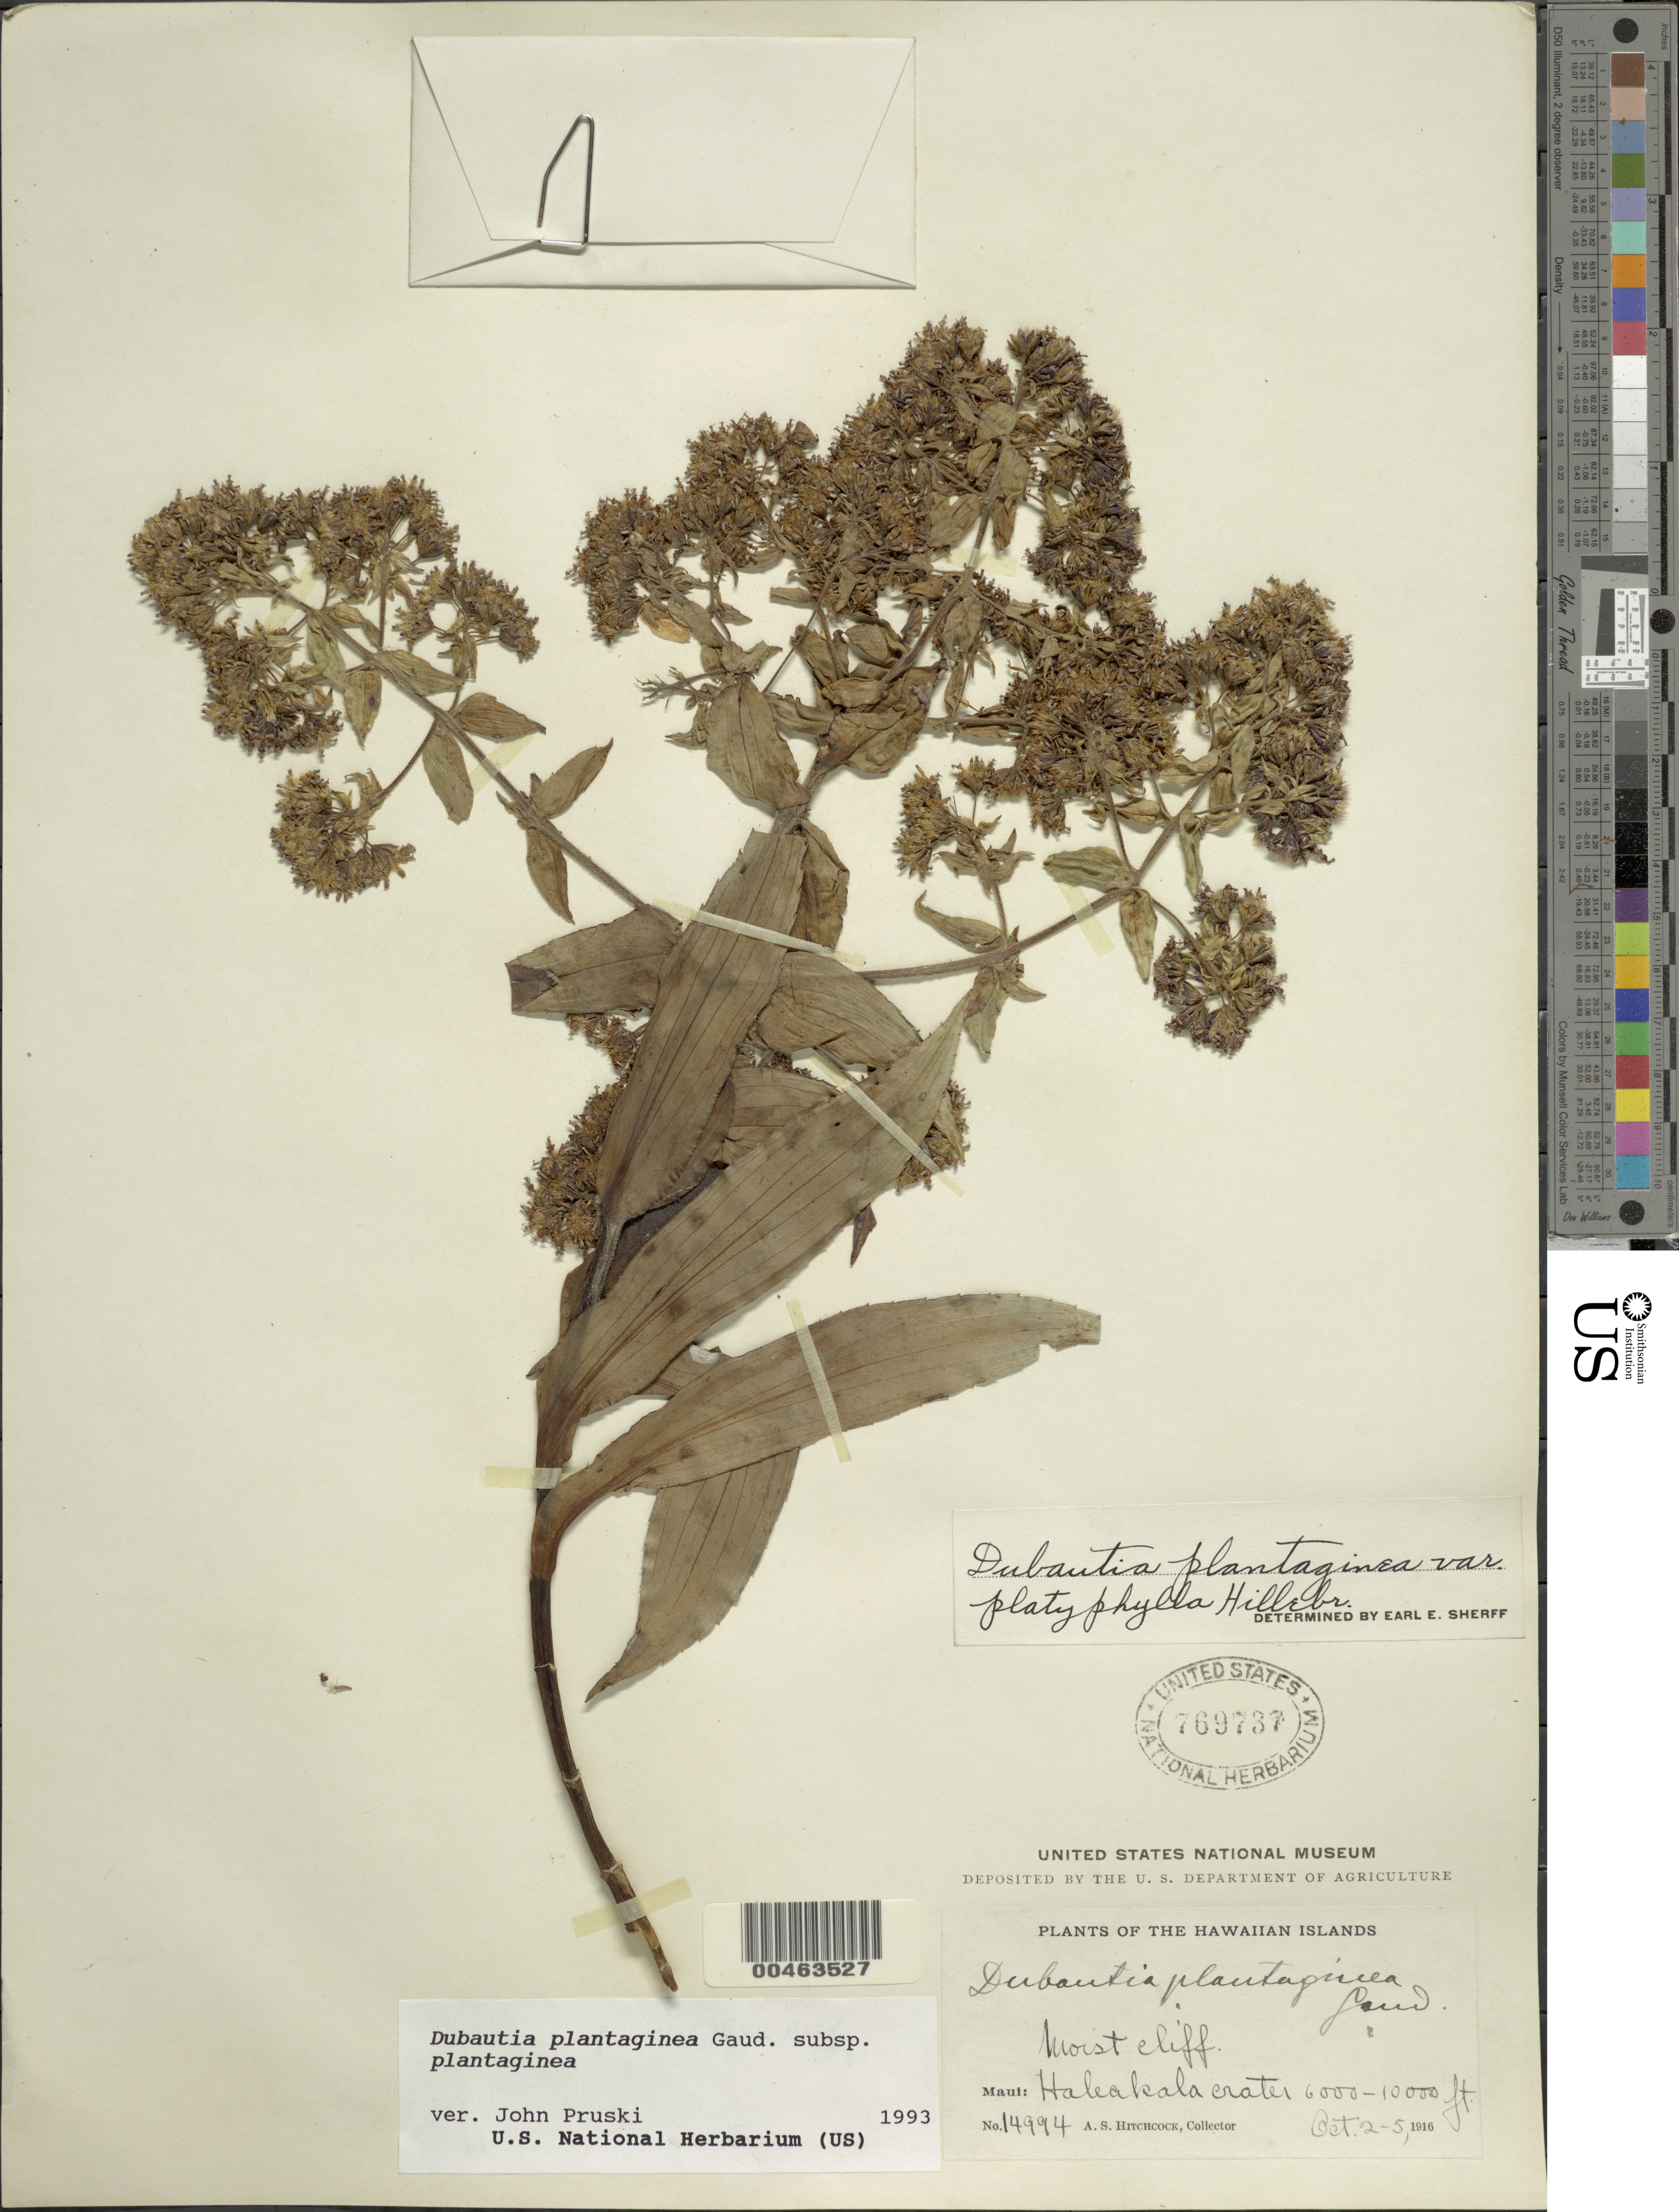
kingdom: Plantae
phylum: Tracheophyta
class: Magnoliopsida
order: Asterales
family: Asteraceae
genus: Dubautia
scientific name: Dubautia plantaginea subsp. plantaginea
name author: Gaudich.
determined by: Pruski, J. F.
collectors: A. S. Hitchcock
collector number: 14994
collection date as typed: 2 Oct 1916 to 5 Oct 1916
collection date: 1916-10-02/1916-10-05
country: United States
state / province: Hawaii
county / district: Maui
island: Maui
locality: Haleakala Crater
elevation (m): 1829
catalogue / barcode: US 769737